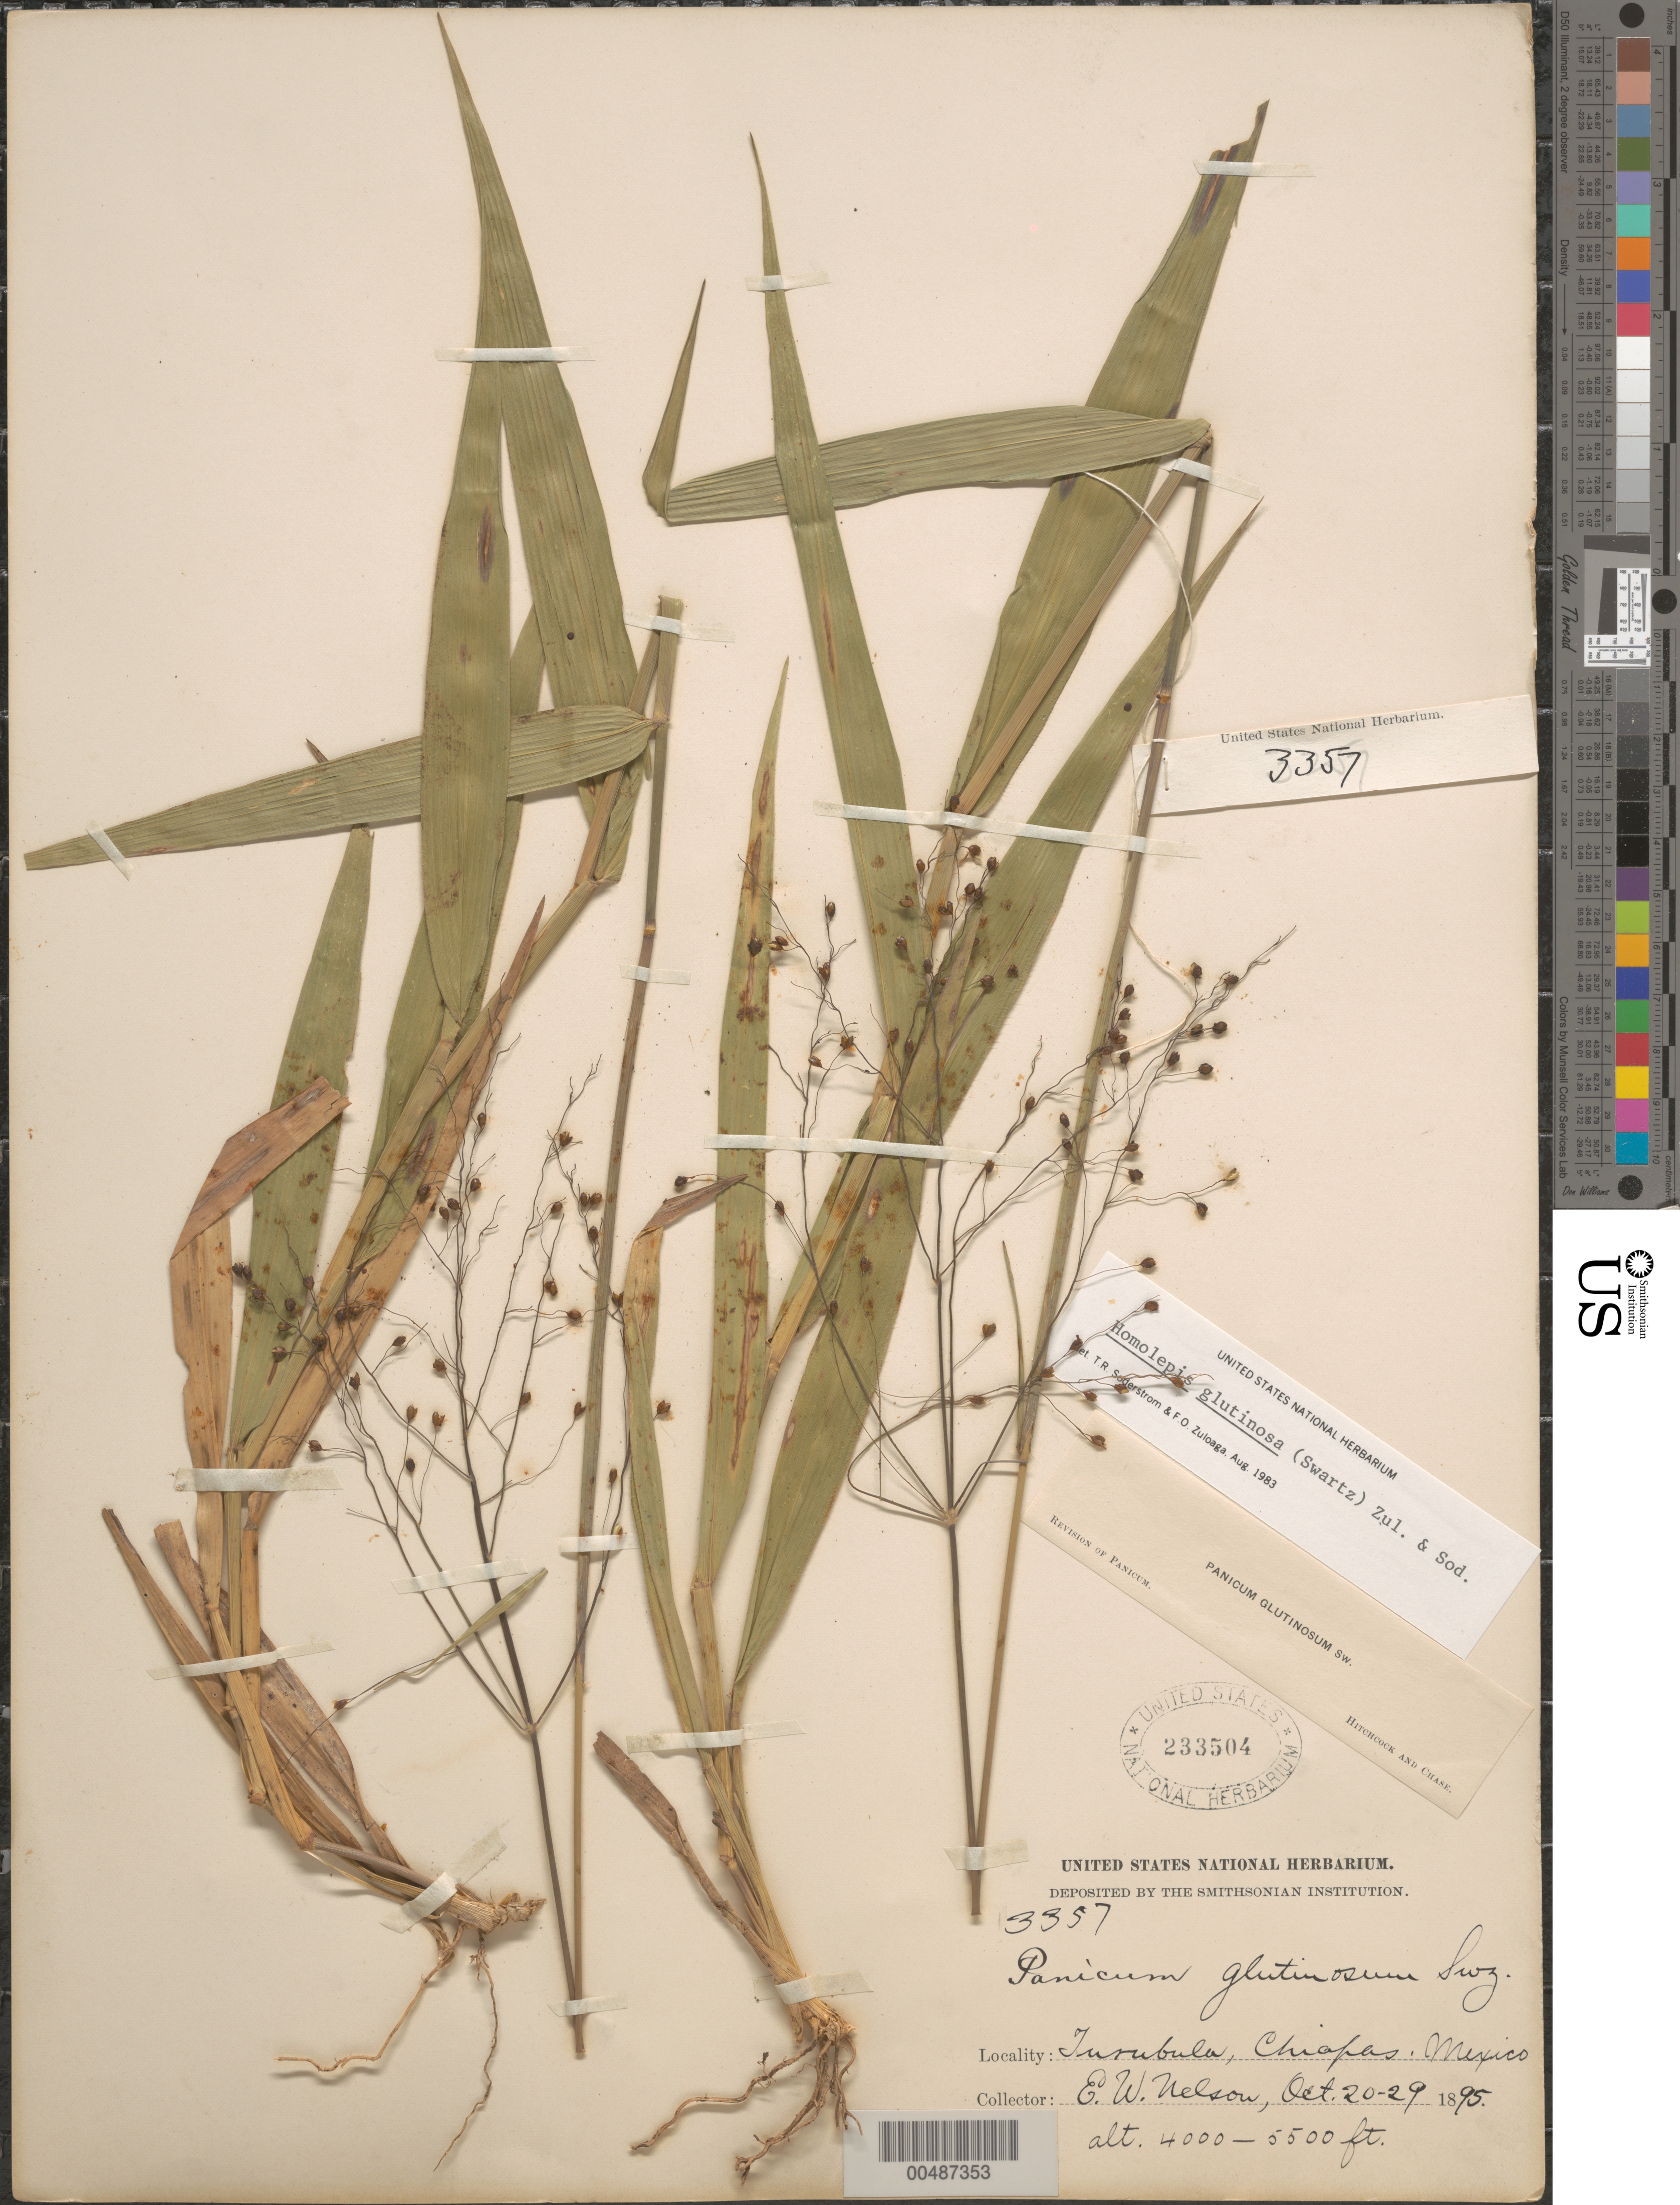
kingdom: Plantae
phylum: Tracheophyta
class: Liliopsida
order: Poales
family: Poaceae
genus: Homolepis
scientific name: Homolepis glutinosa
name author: (Sw.) Zuloaga & Soderstr.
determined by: Soderstrom, T. R.; Zuloaga, F. O.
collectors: E. W. Nelson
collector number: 3357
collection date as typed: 20 Oct 1895 to 29 Oct 1895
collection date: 1895-10-20/1895-10-29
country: Mexico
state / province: Chiapas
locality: Turubula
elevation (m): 1219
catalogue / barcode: US 233504